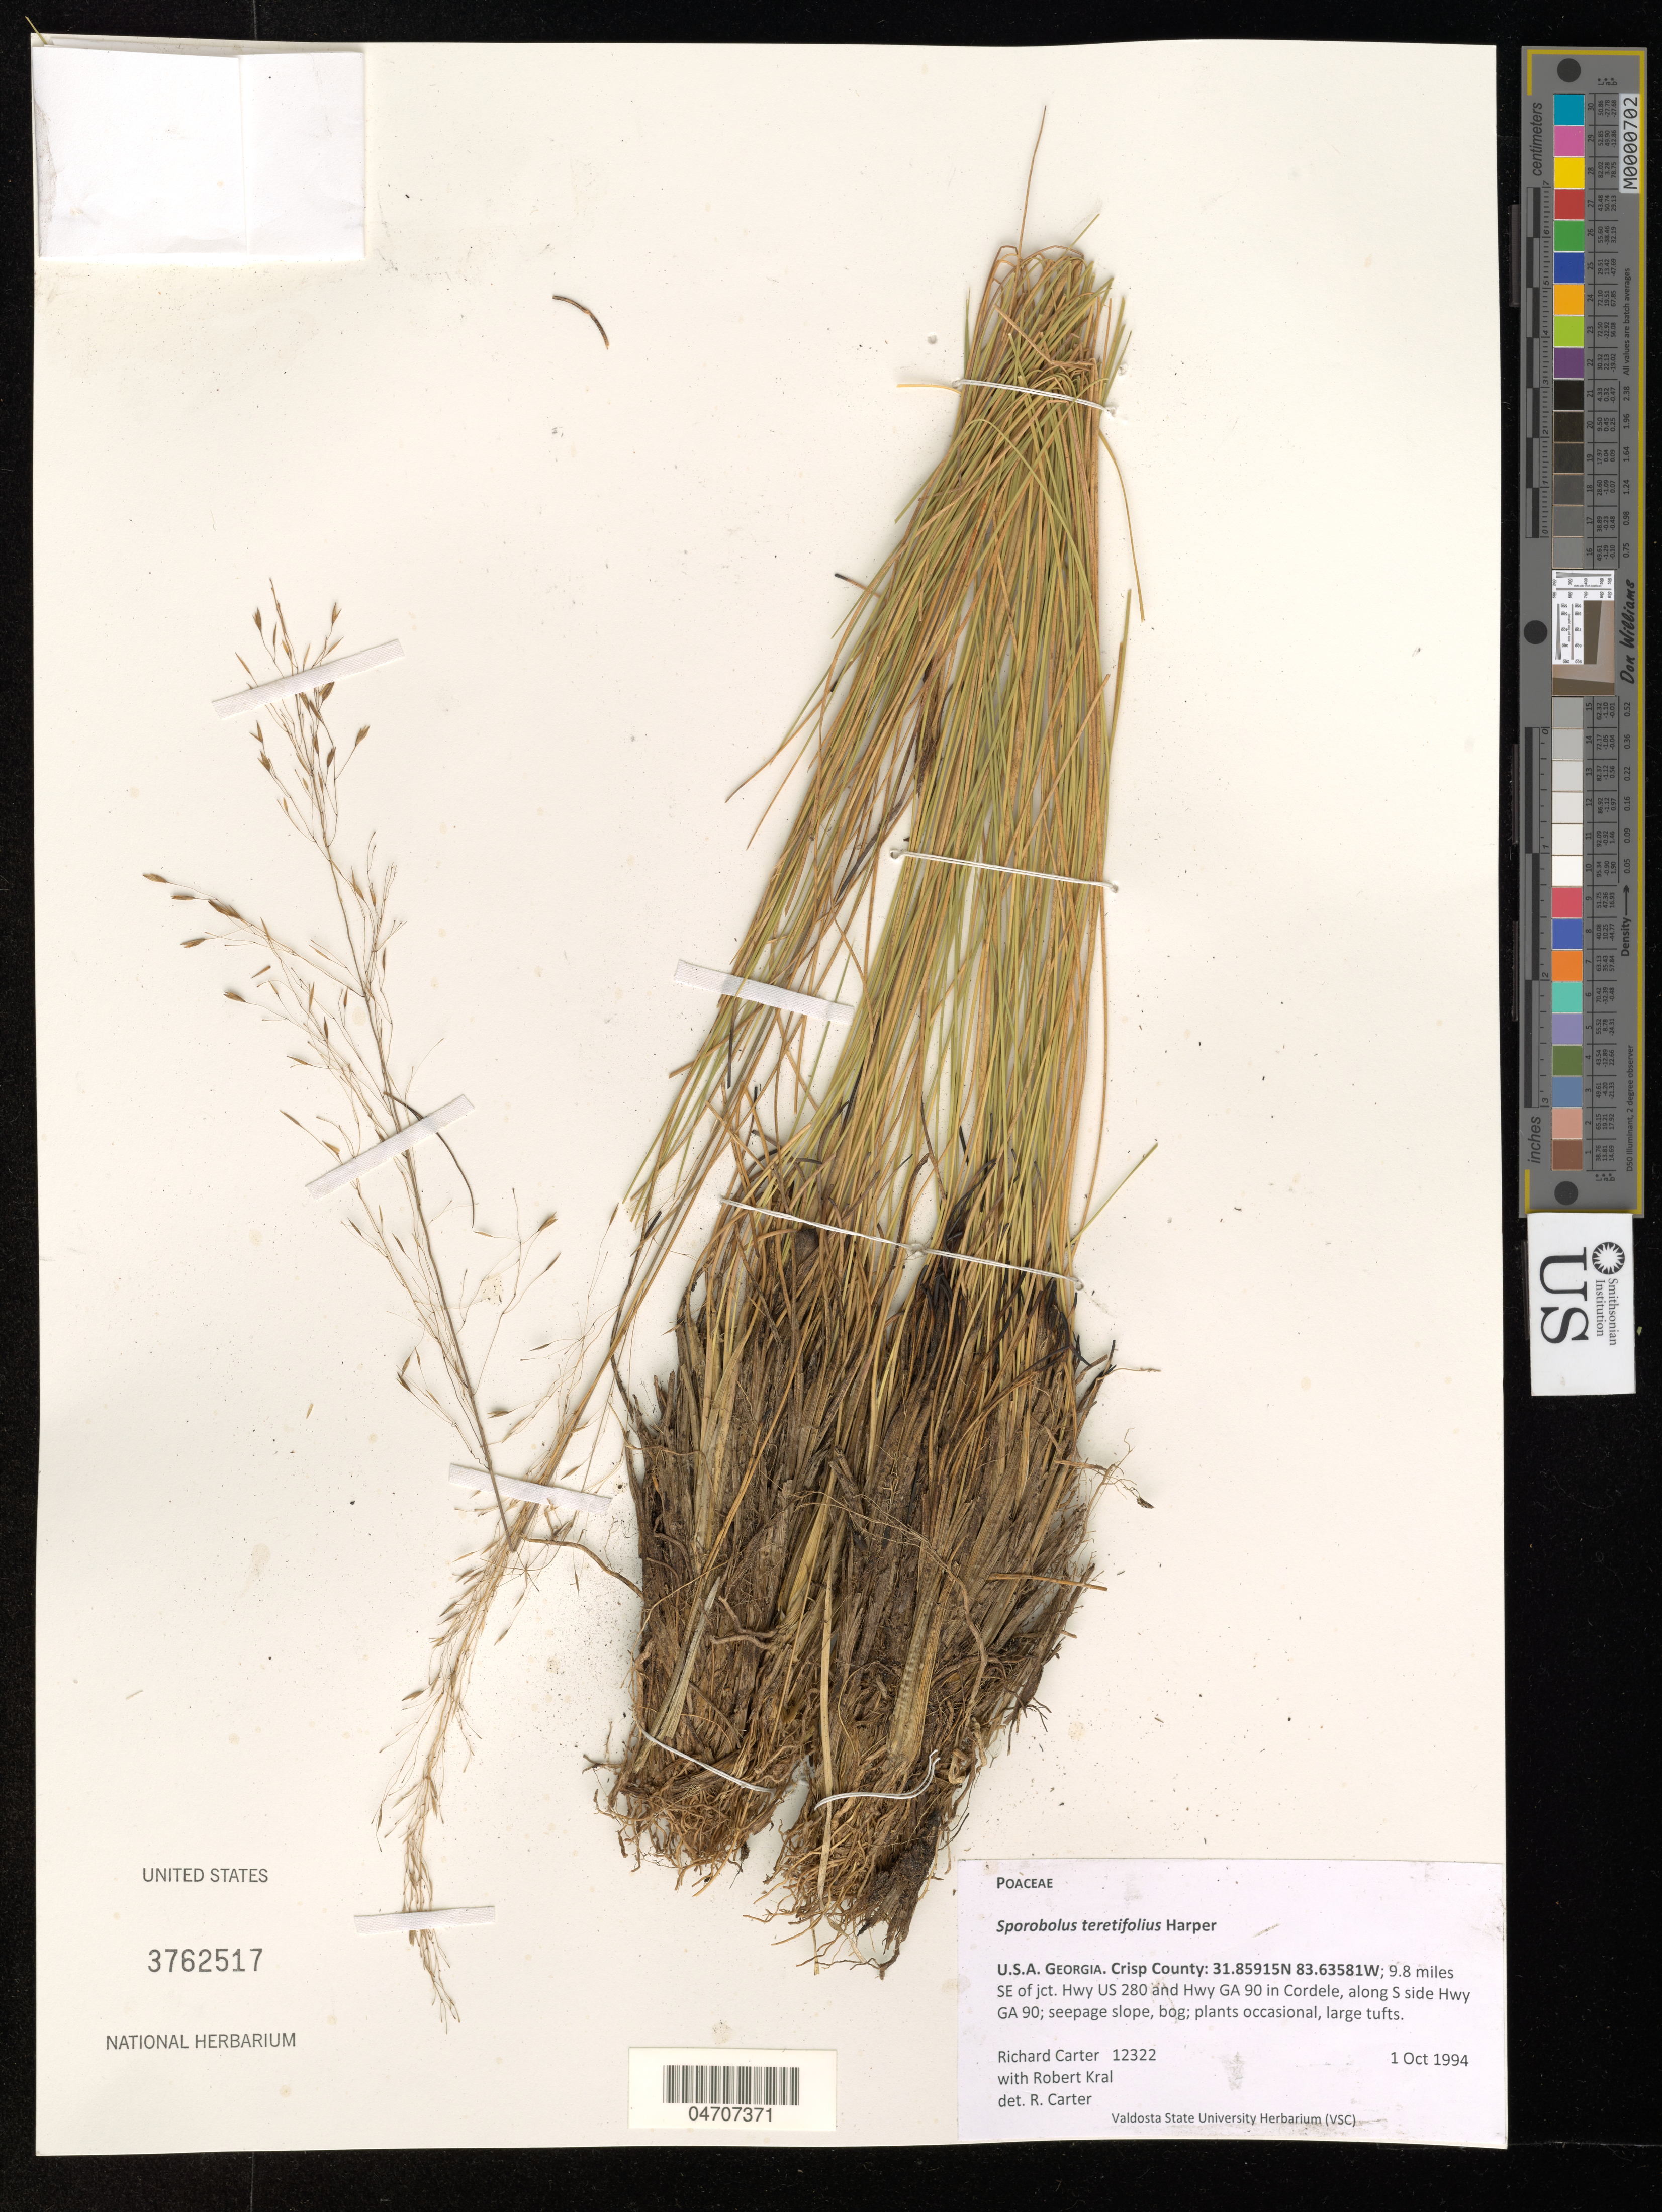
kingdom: Plantae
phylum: Tracheophyta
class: Liliopsida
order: Poales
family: Poaceae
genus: Sporobolus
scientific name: Sporobolus teretifolius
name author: R.M. Harper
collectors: R. Carter & R. Kral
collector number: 12322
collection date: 1994-10-01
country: United States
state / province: Georgia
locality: Crisp County: 9.8 miles SE of jct. Hwy US 280 and Hwy GA 90 in Cordele, along S side Hwy GA 90.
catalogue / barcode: US 3762517